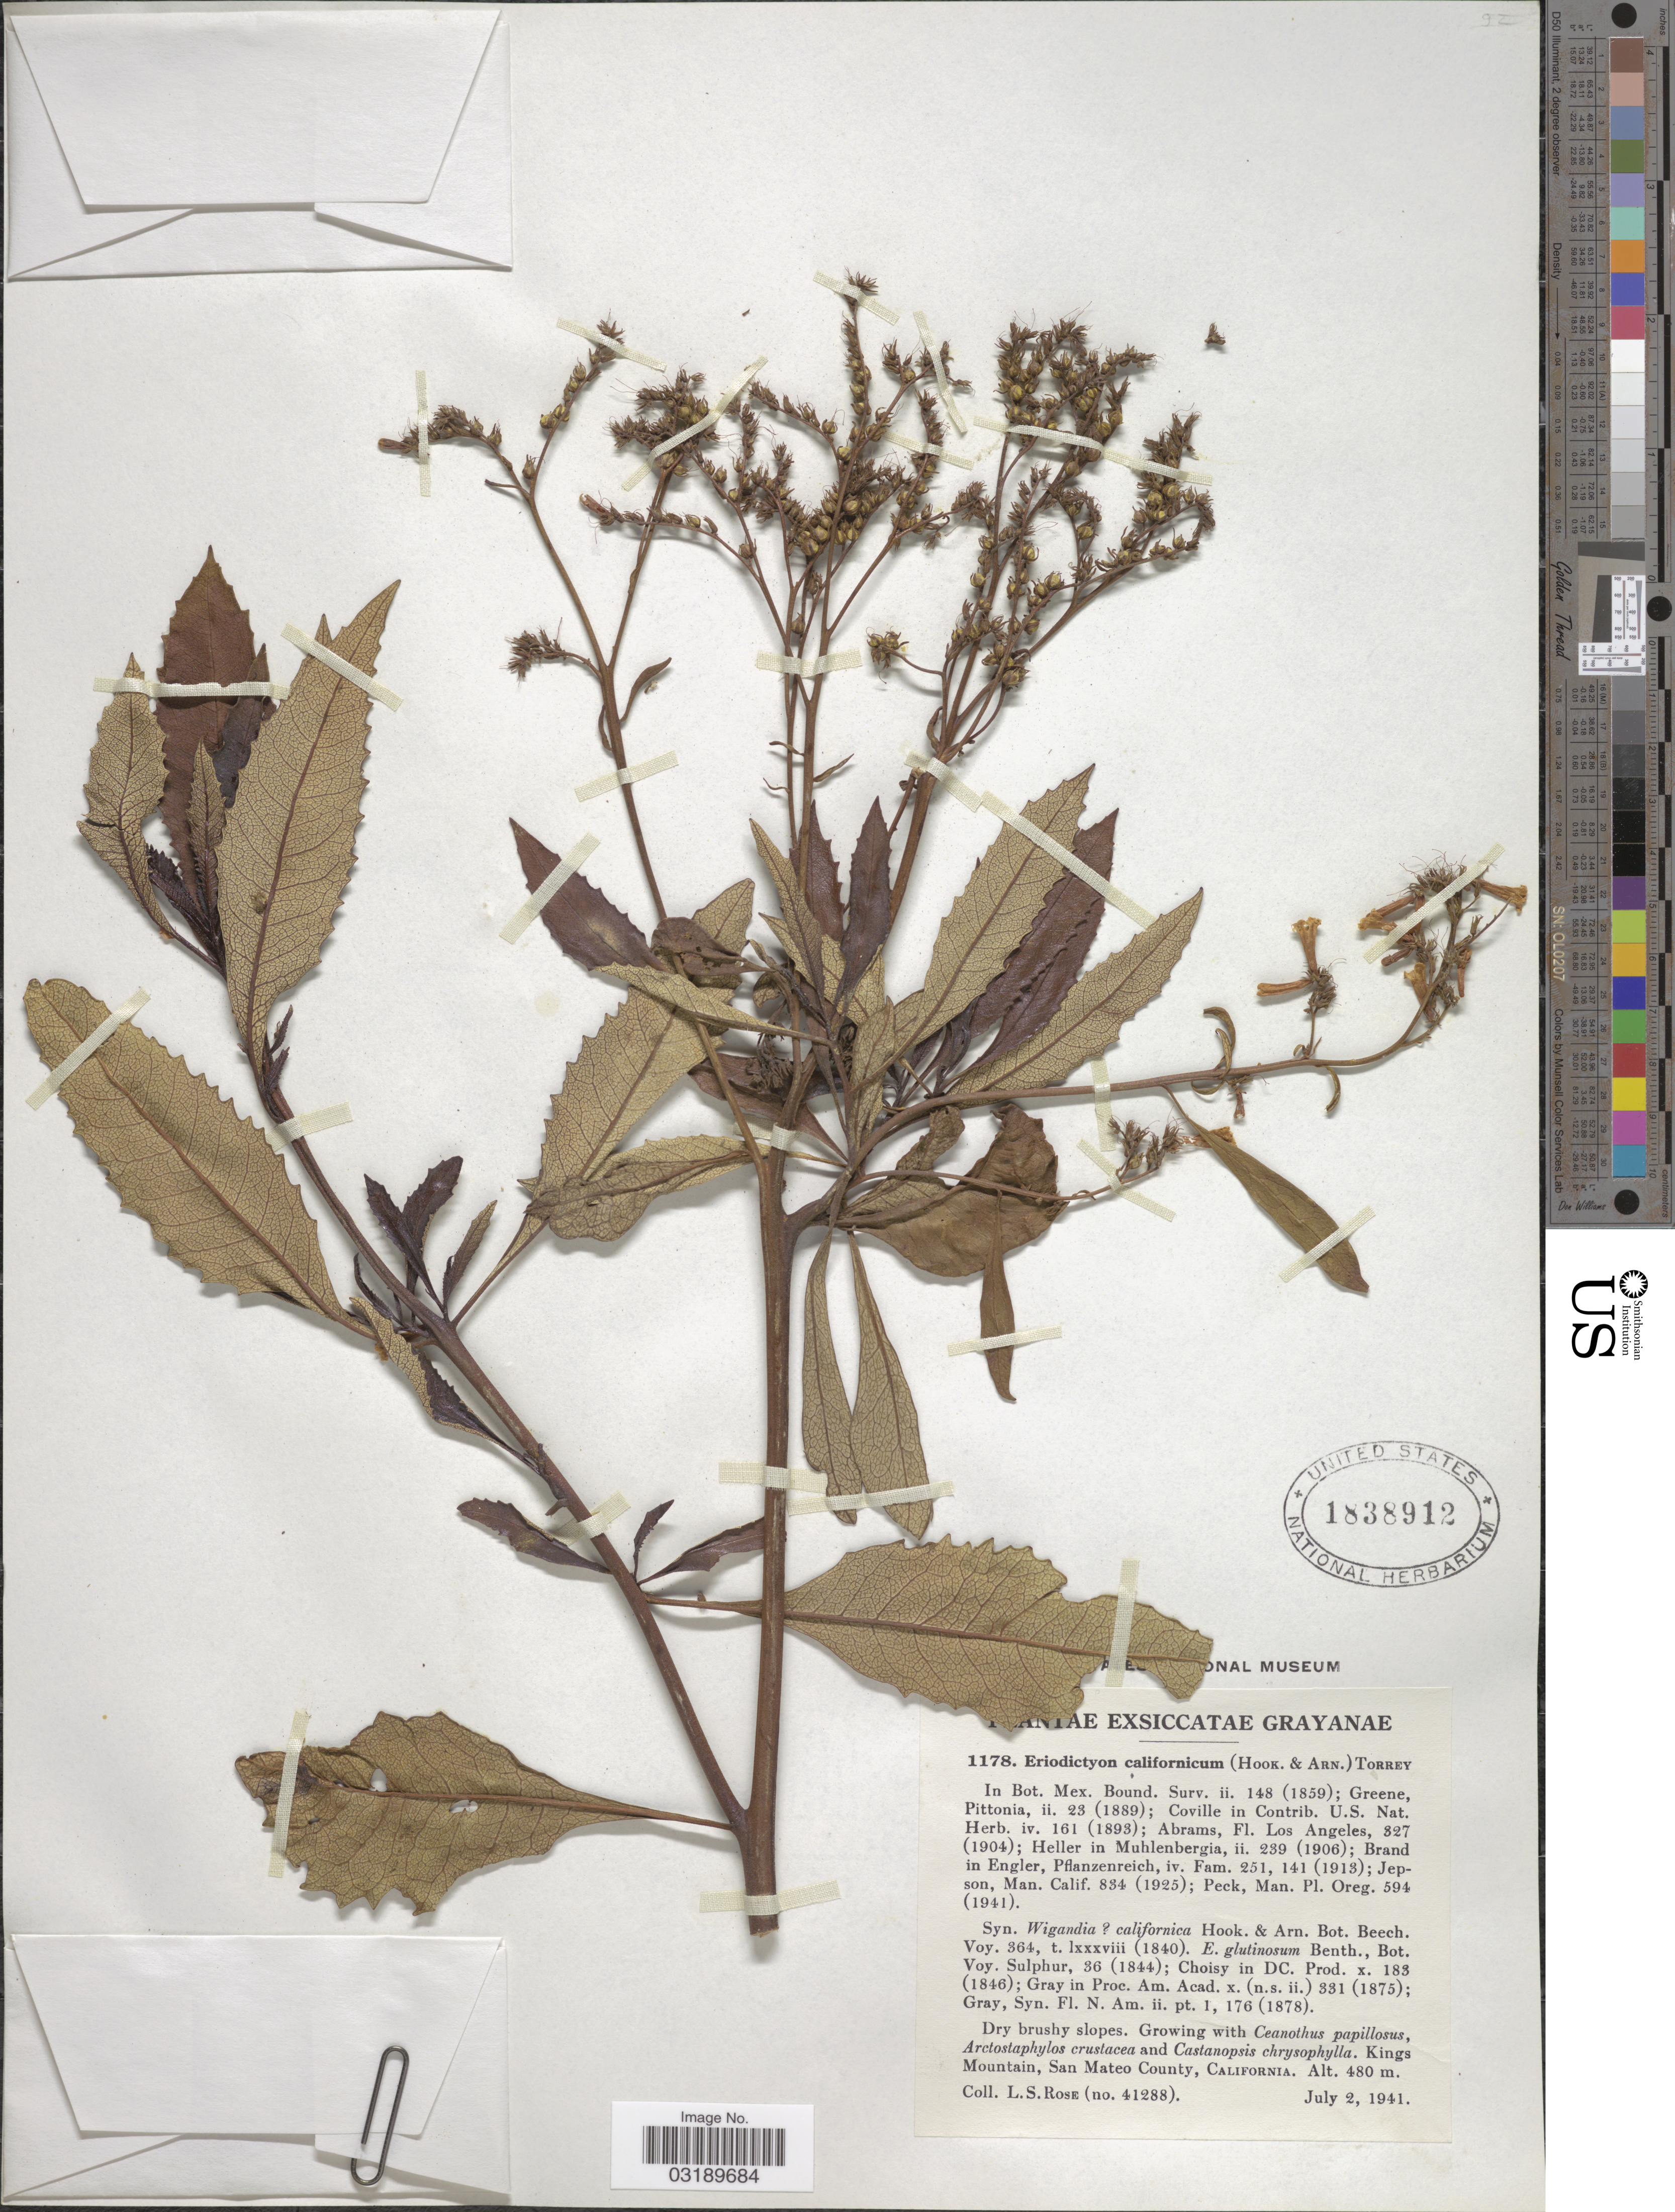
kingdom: Plantae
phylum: Tracheophyta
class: Magnoliopsida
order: Boraginales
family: Namaceae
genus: Eriodictyon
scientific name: Eriodictyon californicum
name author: (Hook. & Arn.) Torr.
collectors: L. S. Rose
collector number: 41288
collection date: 1941-07-02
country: United States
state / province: California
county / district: San Mateo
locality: Kings Mountain, San Mateo County.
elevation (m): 480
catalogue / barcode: US 1838912